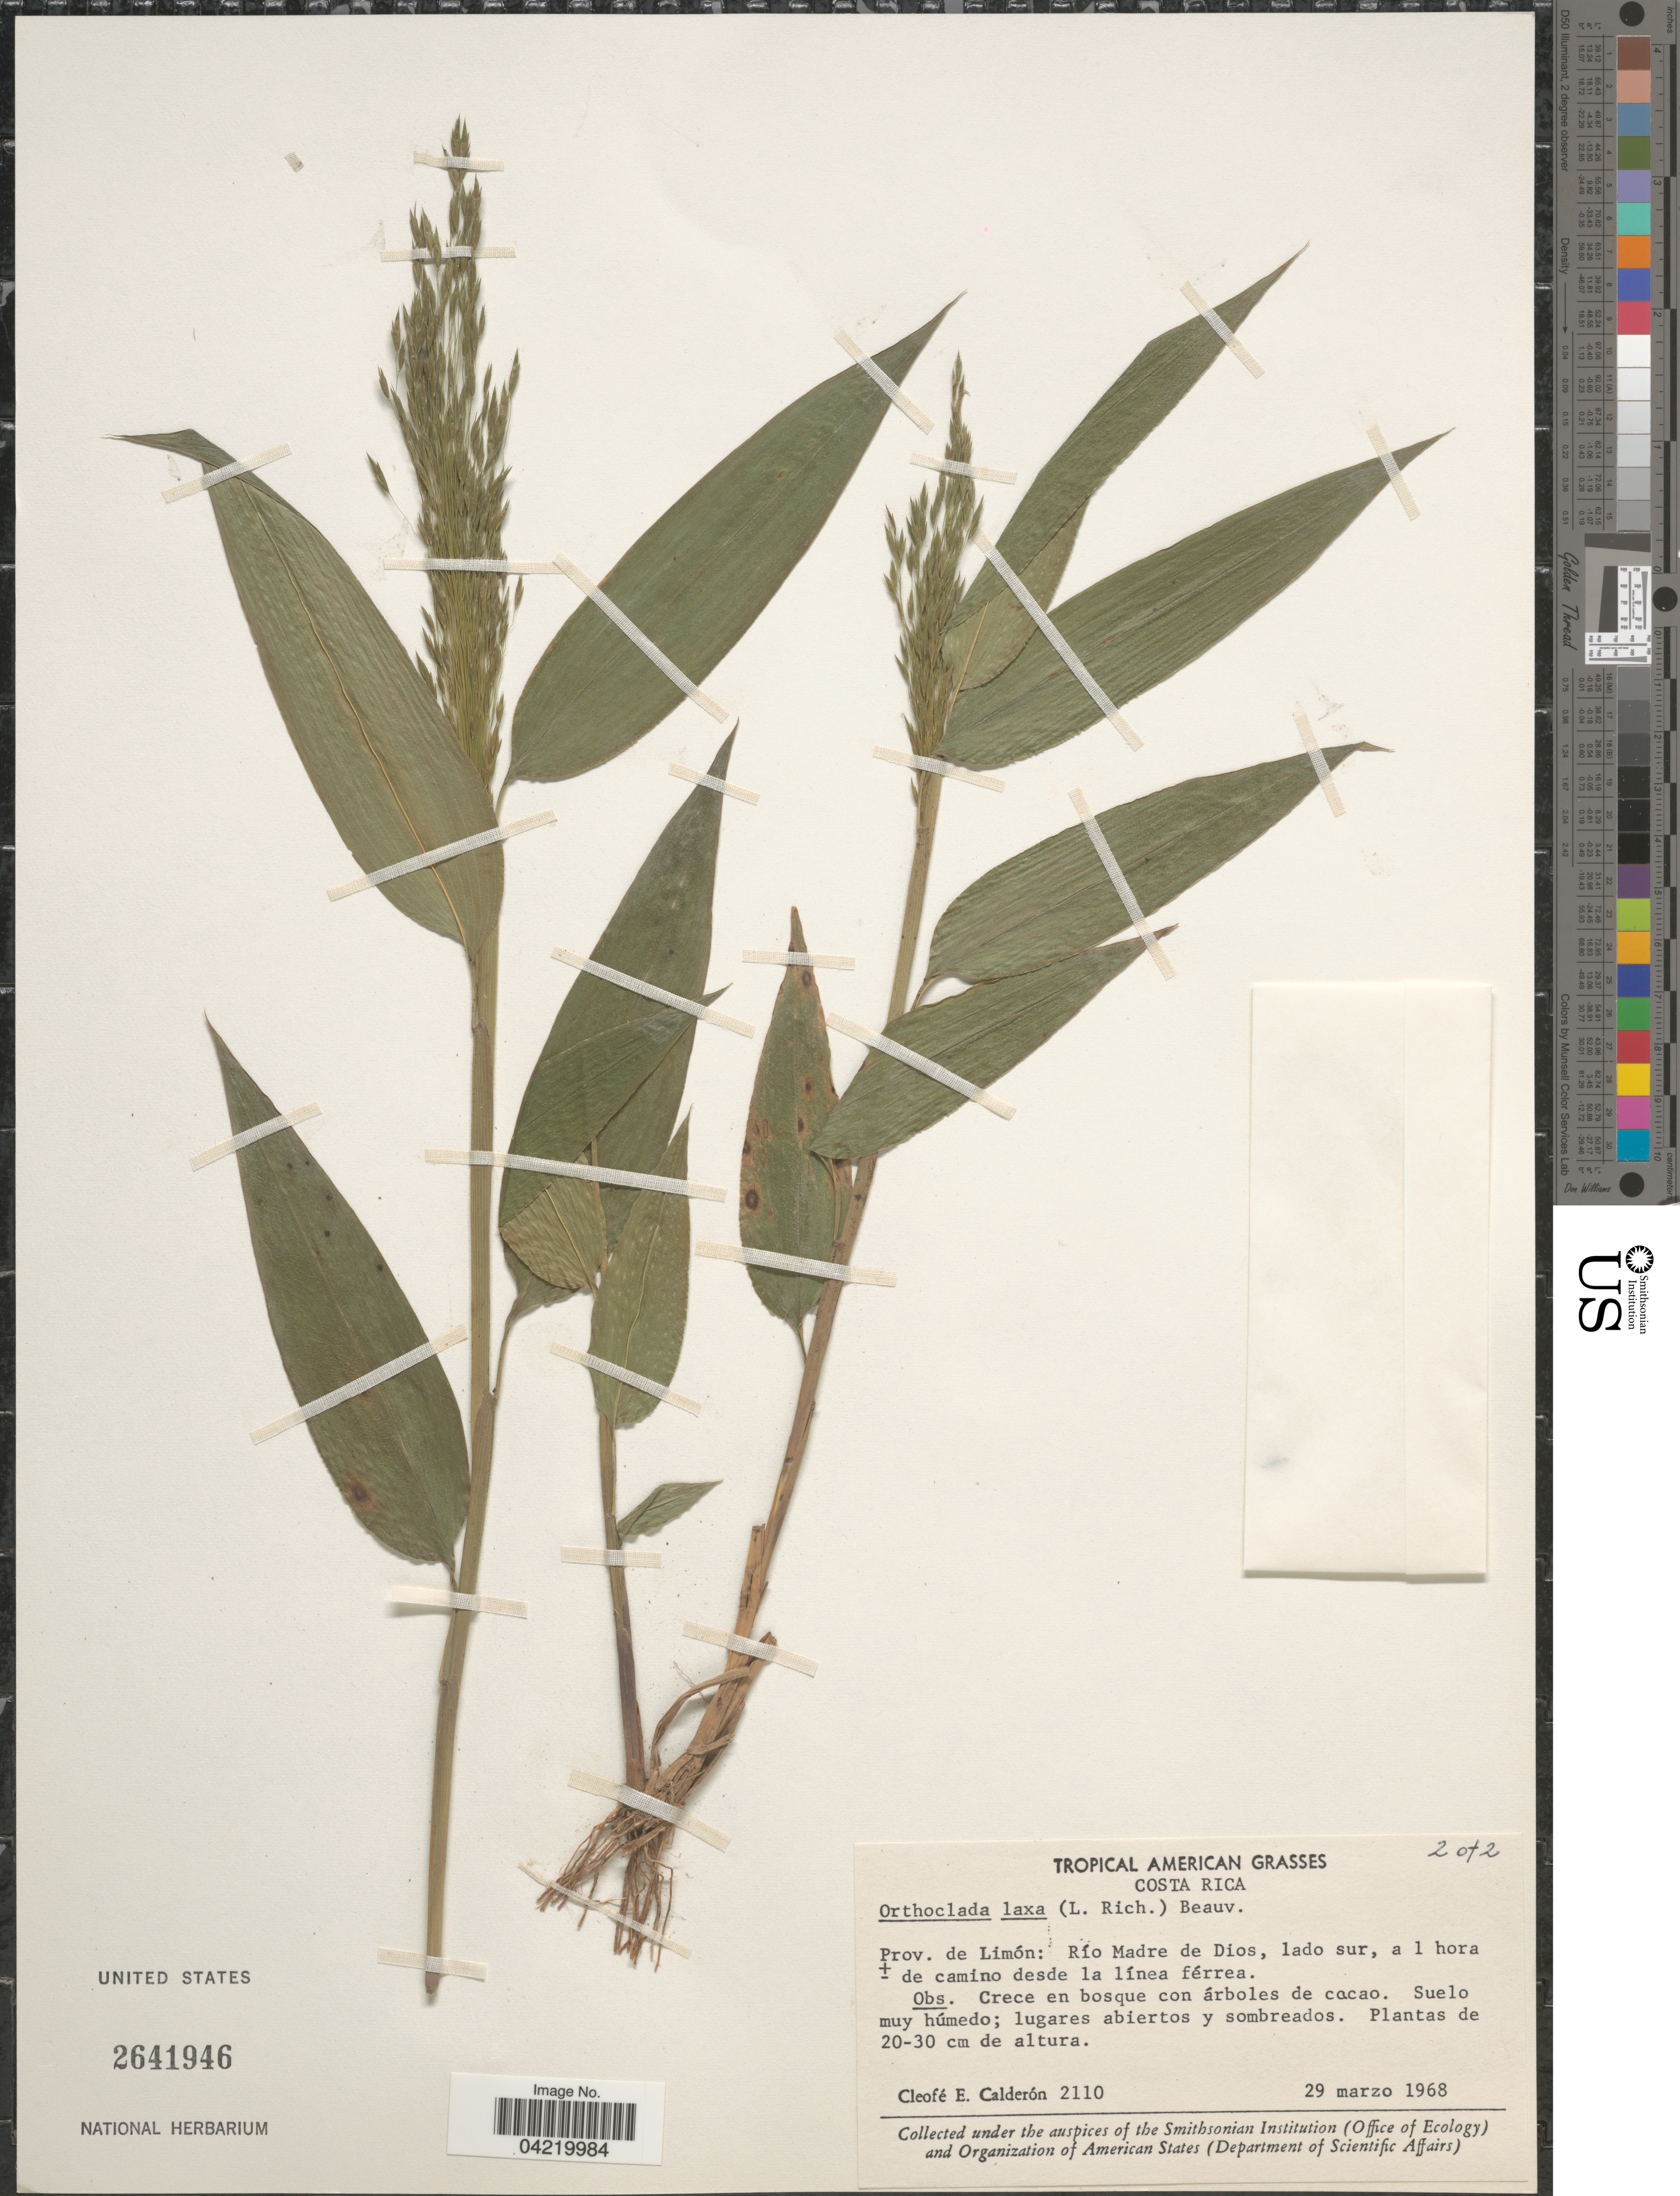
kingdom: Plantae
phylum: Tracheophyta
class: Liliopsida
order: Poales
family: Poaceae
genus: Orthoclada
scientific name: Orthoclada laxa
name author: P. Beauv.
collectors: C. E. Calderón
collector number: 2110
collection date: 1968-03-29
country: Costa Rica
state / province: Limón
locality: Río Madre de Dios, lado sur, a 1 hora ± de camino desde la línea férrea.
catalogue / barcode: US 2641946